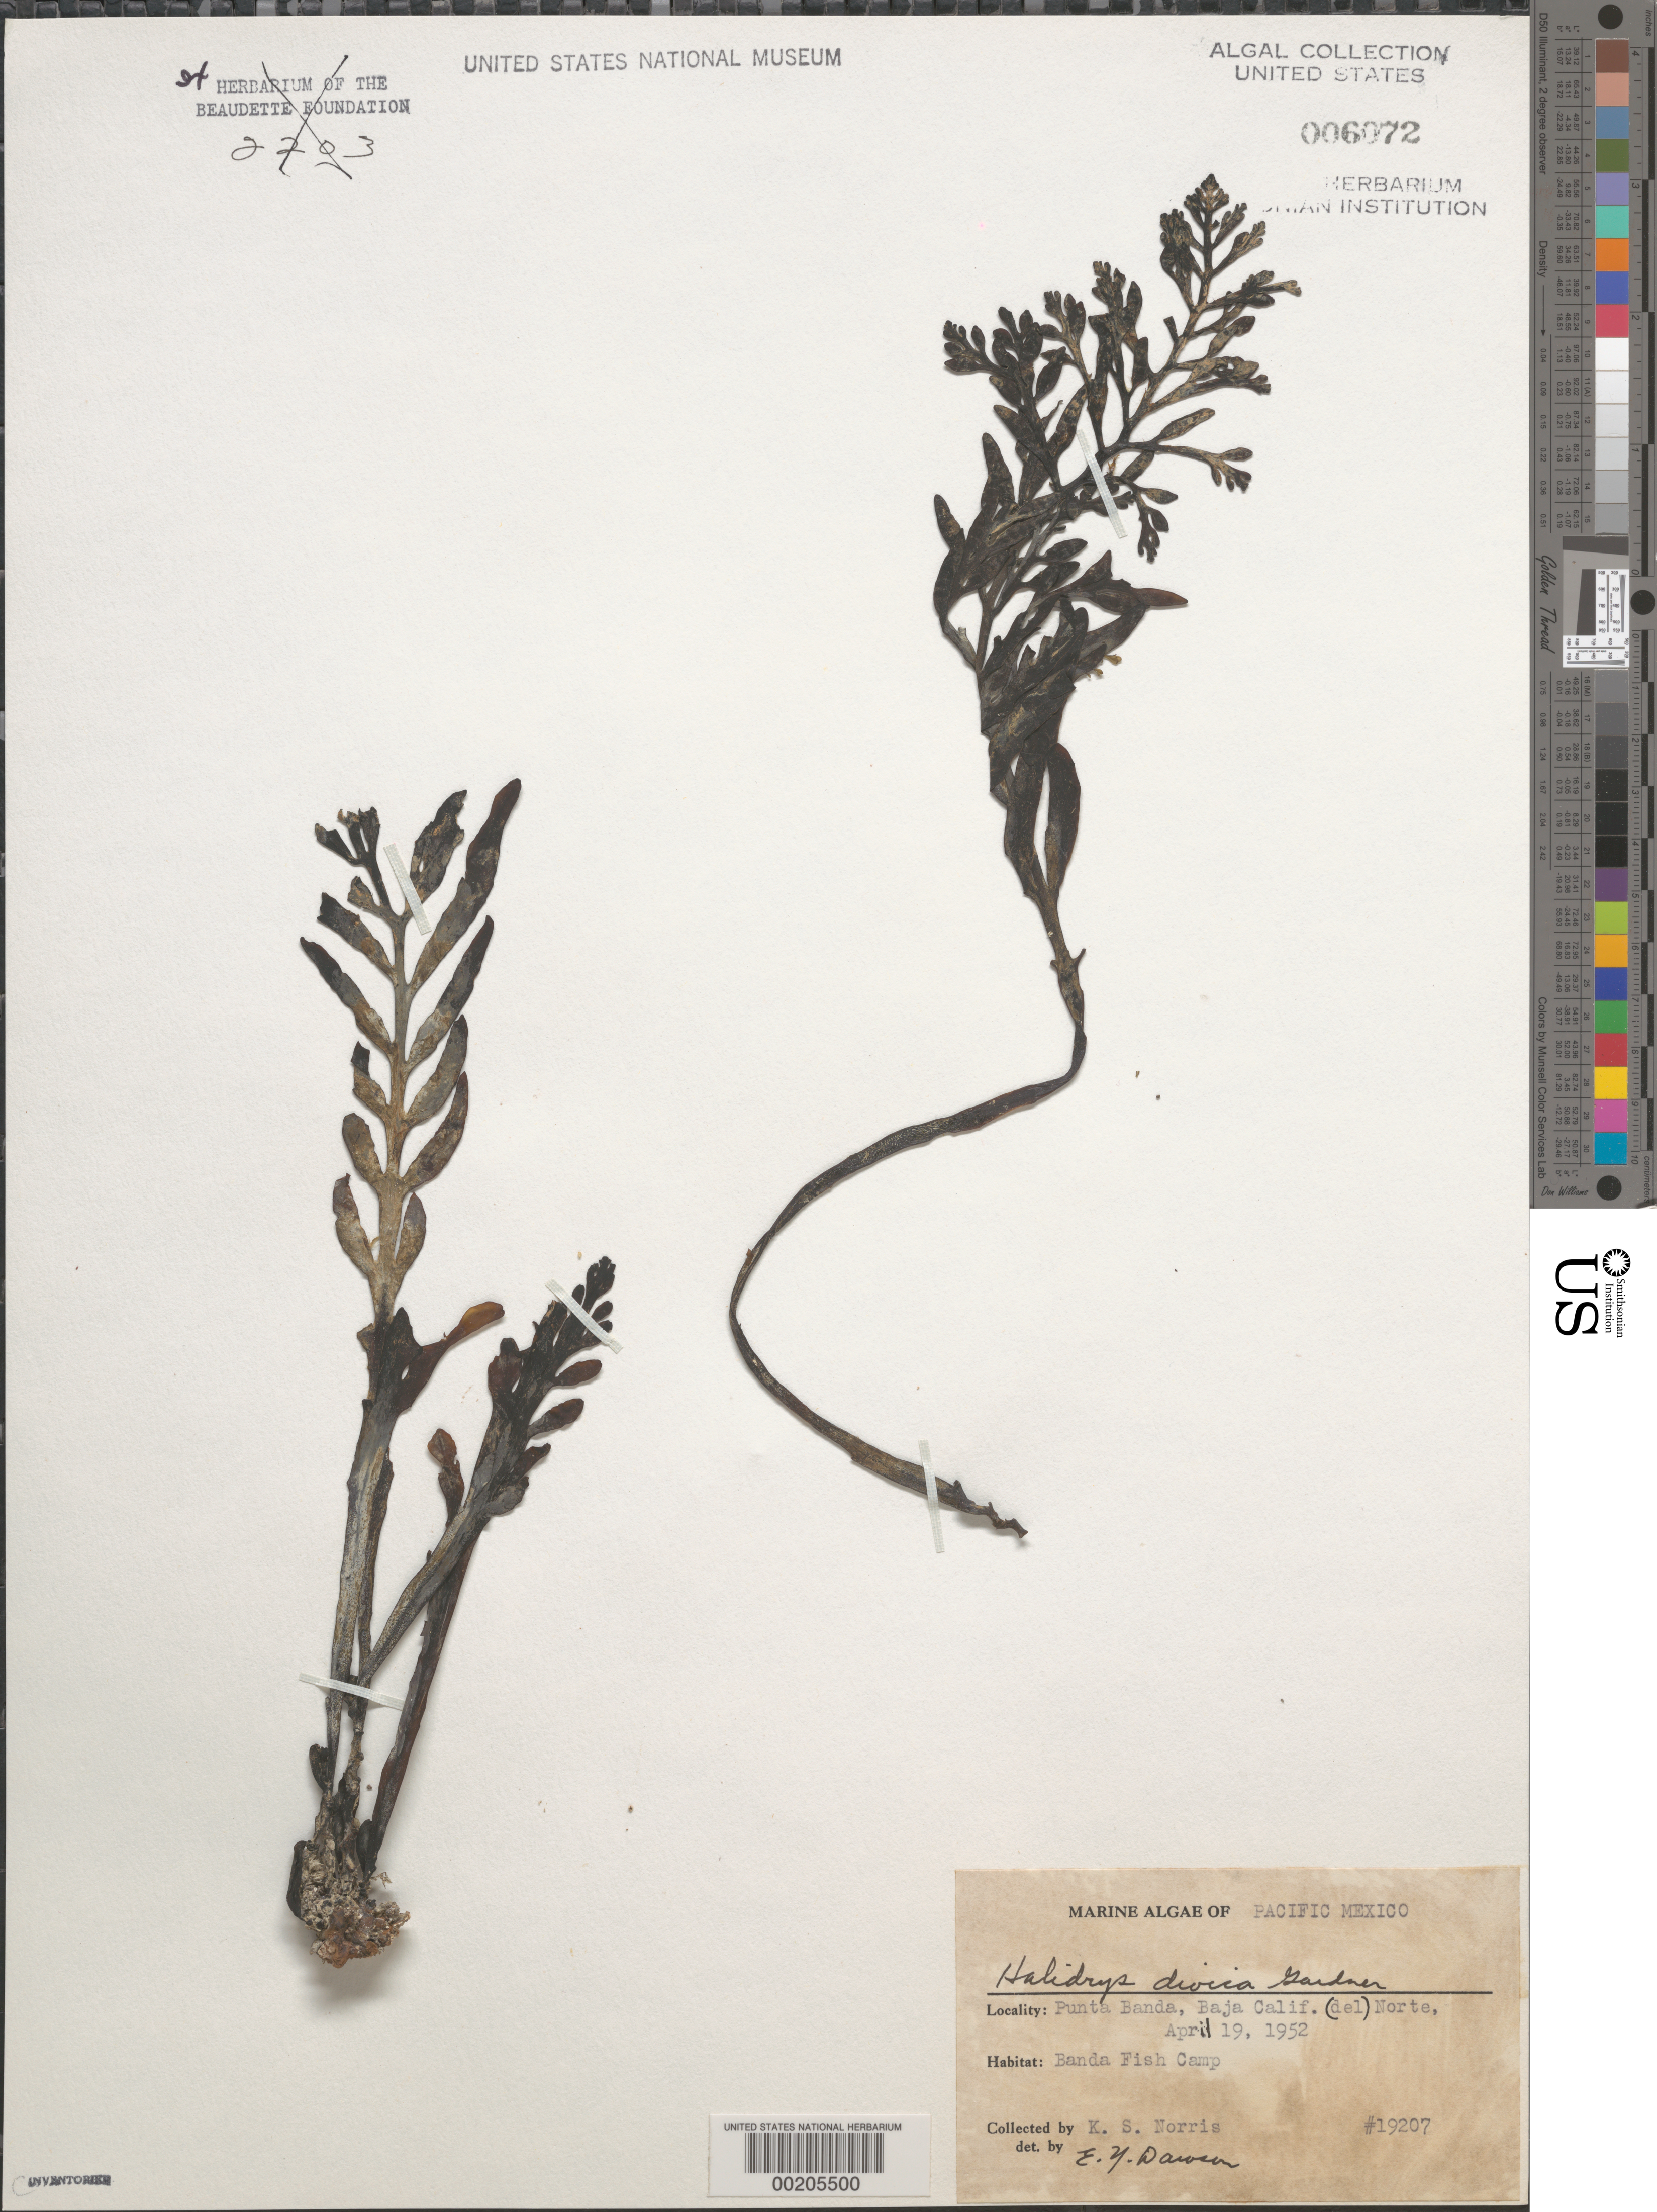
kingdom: Chromista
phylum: Ochrophyta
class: Phaeophyceae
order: Fucales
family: Sargassaceae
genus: Halidrys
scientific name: Halidrys dioica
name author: N.L. Gardner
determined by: Dawson, E. Y.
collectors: K. S. Norris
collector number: EYD 19207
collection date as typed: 19 Apr 1952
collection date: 1952-04-19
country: Mexico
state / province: Baja California Norte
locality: Punta Banda, Banda Fish Camp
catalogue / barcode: US 6072